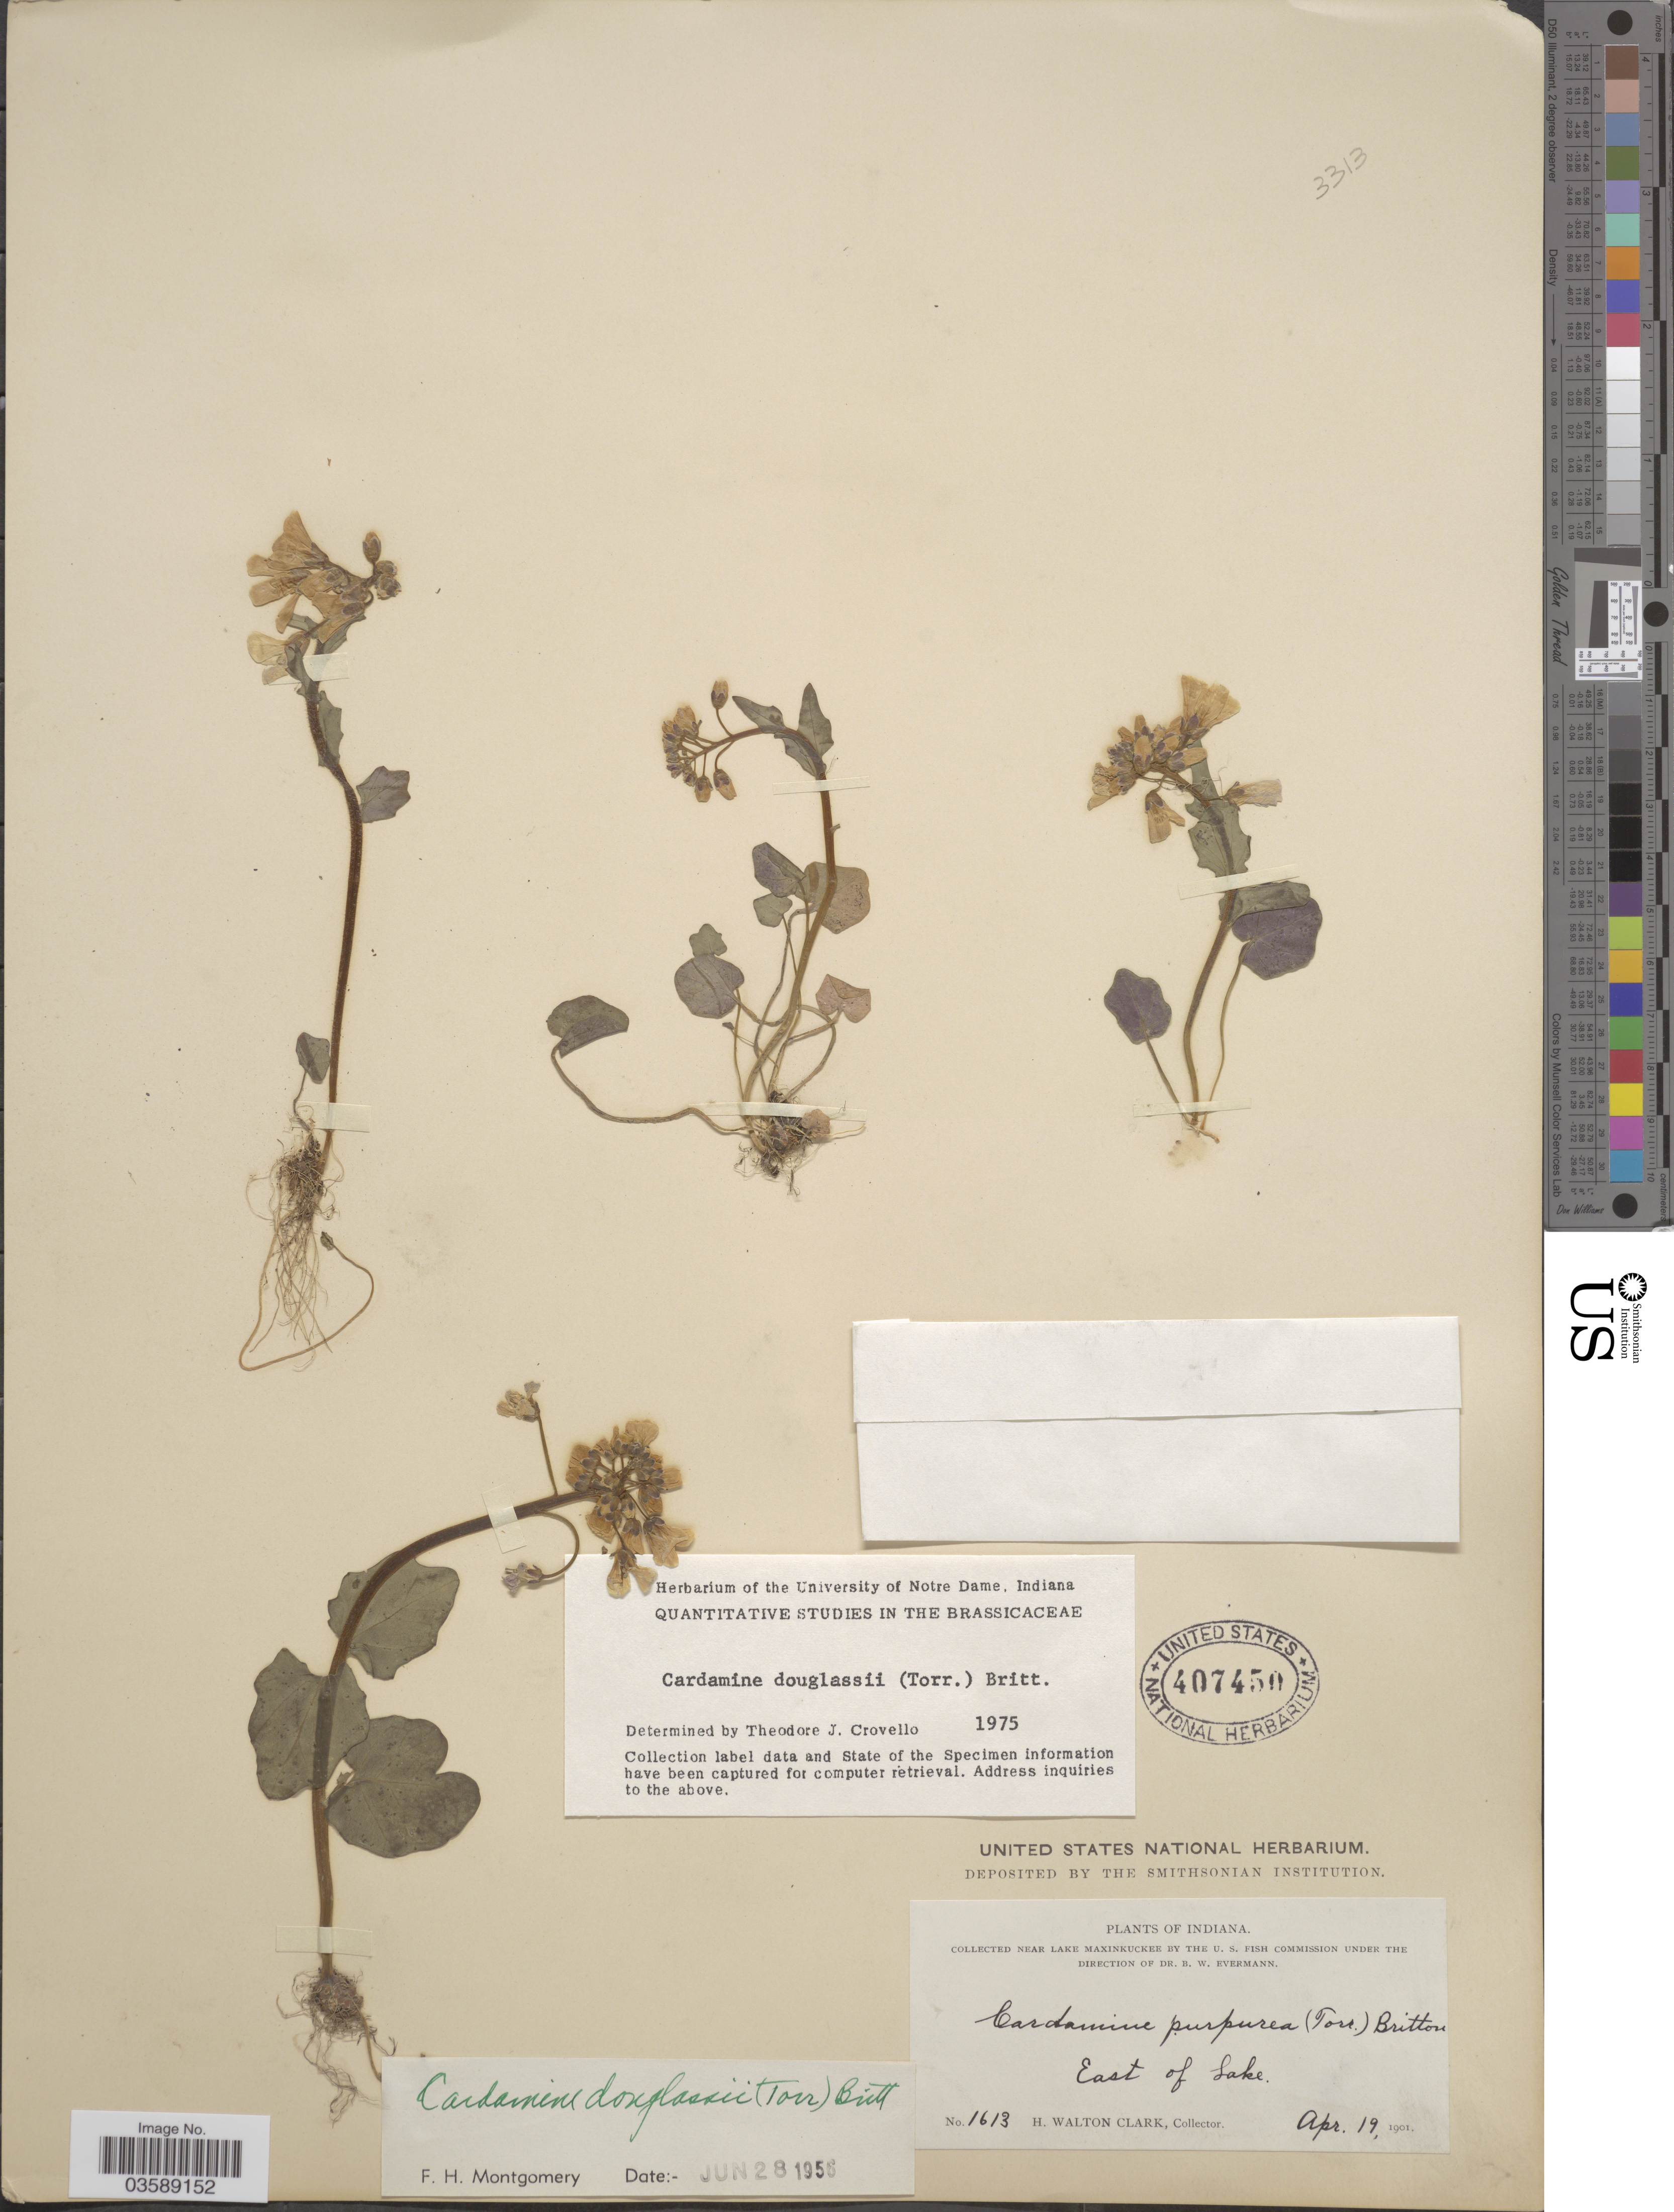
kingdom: Plantae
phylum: Tracheophyta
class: Magnoliopsida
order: Brassicales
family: Brassicaceae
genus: Cardamine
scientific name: Cardamine douglassii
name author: Britton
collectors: H. W. Clark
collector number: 1613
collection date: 1901-04-19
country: United States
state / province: Indiana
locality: Near Lake Maxinkuckee. East of Lake.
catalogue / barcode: US 407450